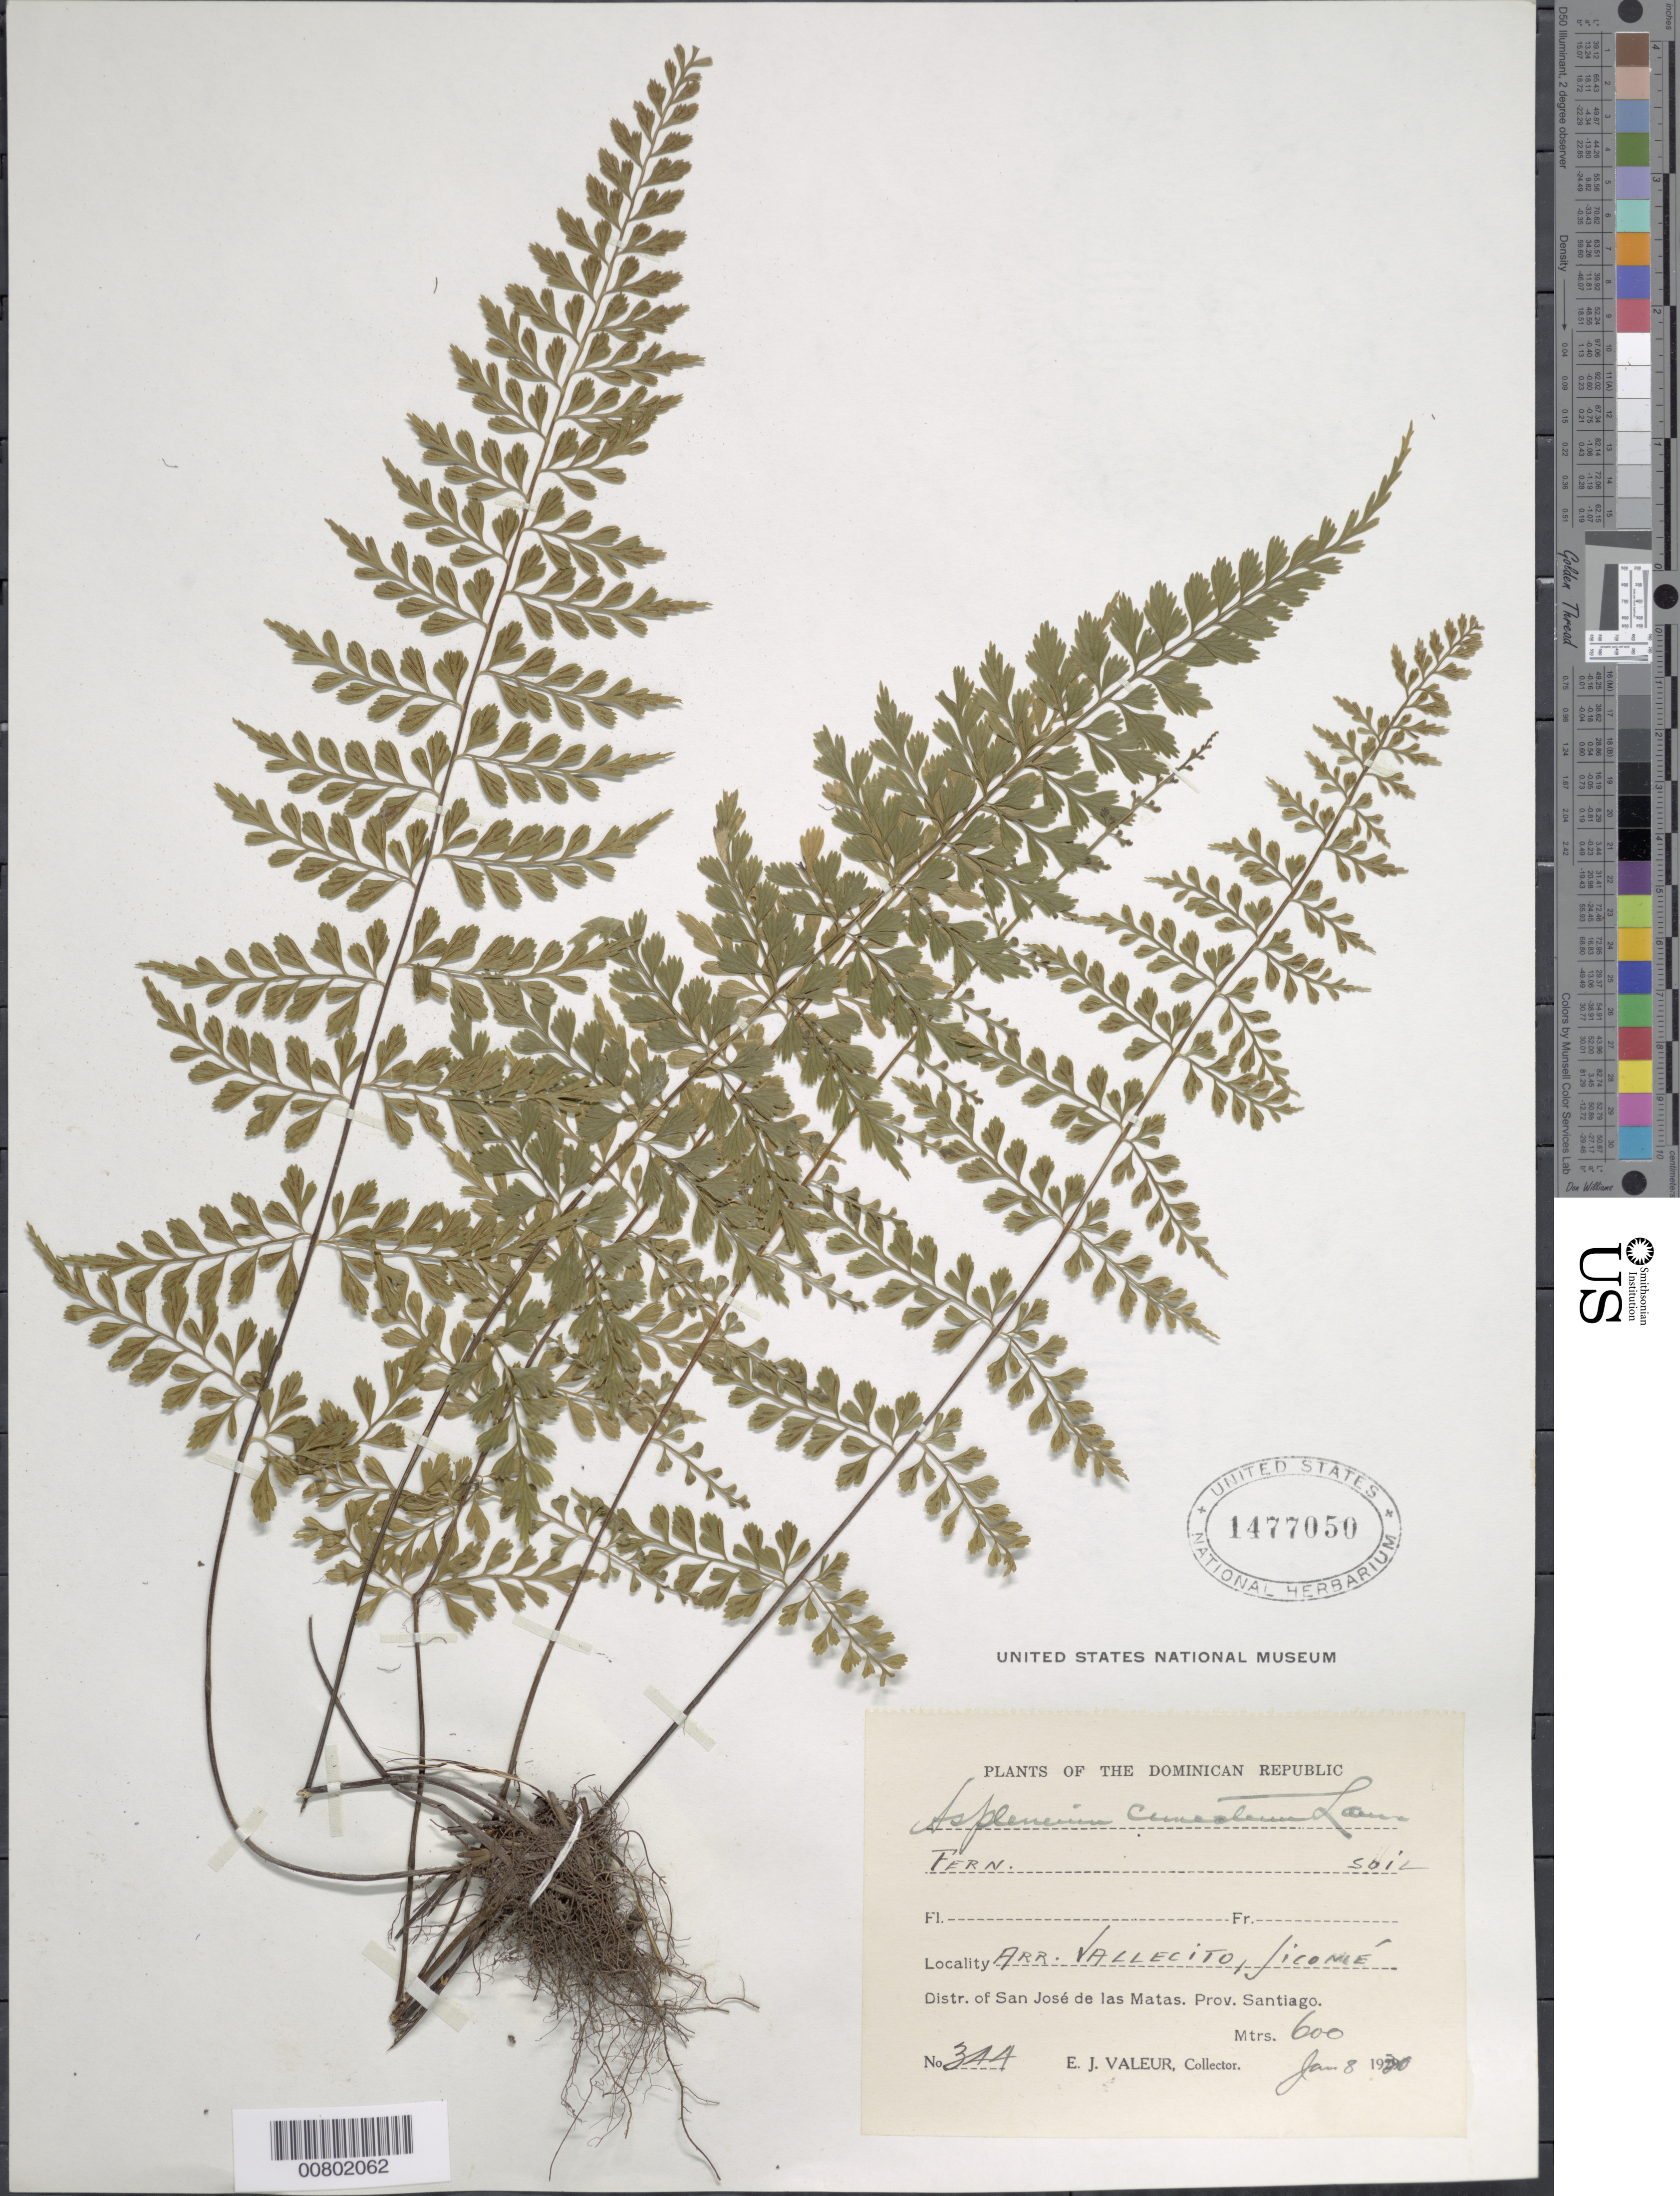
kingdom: Plantae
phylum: Tracheophyta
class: Polypodiopsida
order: Polypodiales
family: Aspleniaceae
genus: Asplenium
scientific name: Asplenium cuneatum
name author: Lam.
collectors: E. Valeur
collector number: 344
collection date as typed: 08 Jan 1930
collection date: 1930-01-08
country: Dominican Republic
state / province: Santiago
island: Hispaniola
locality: Dist. San José de las Matas, Arr. Vallecito, Jicomié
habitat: Soil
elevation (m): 600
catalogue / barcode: US 1477050